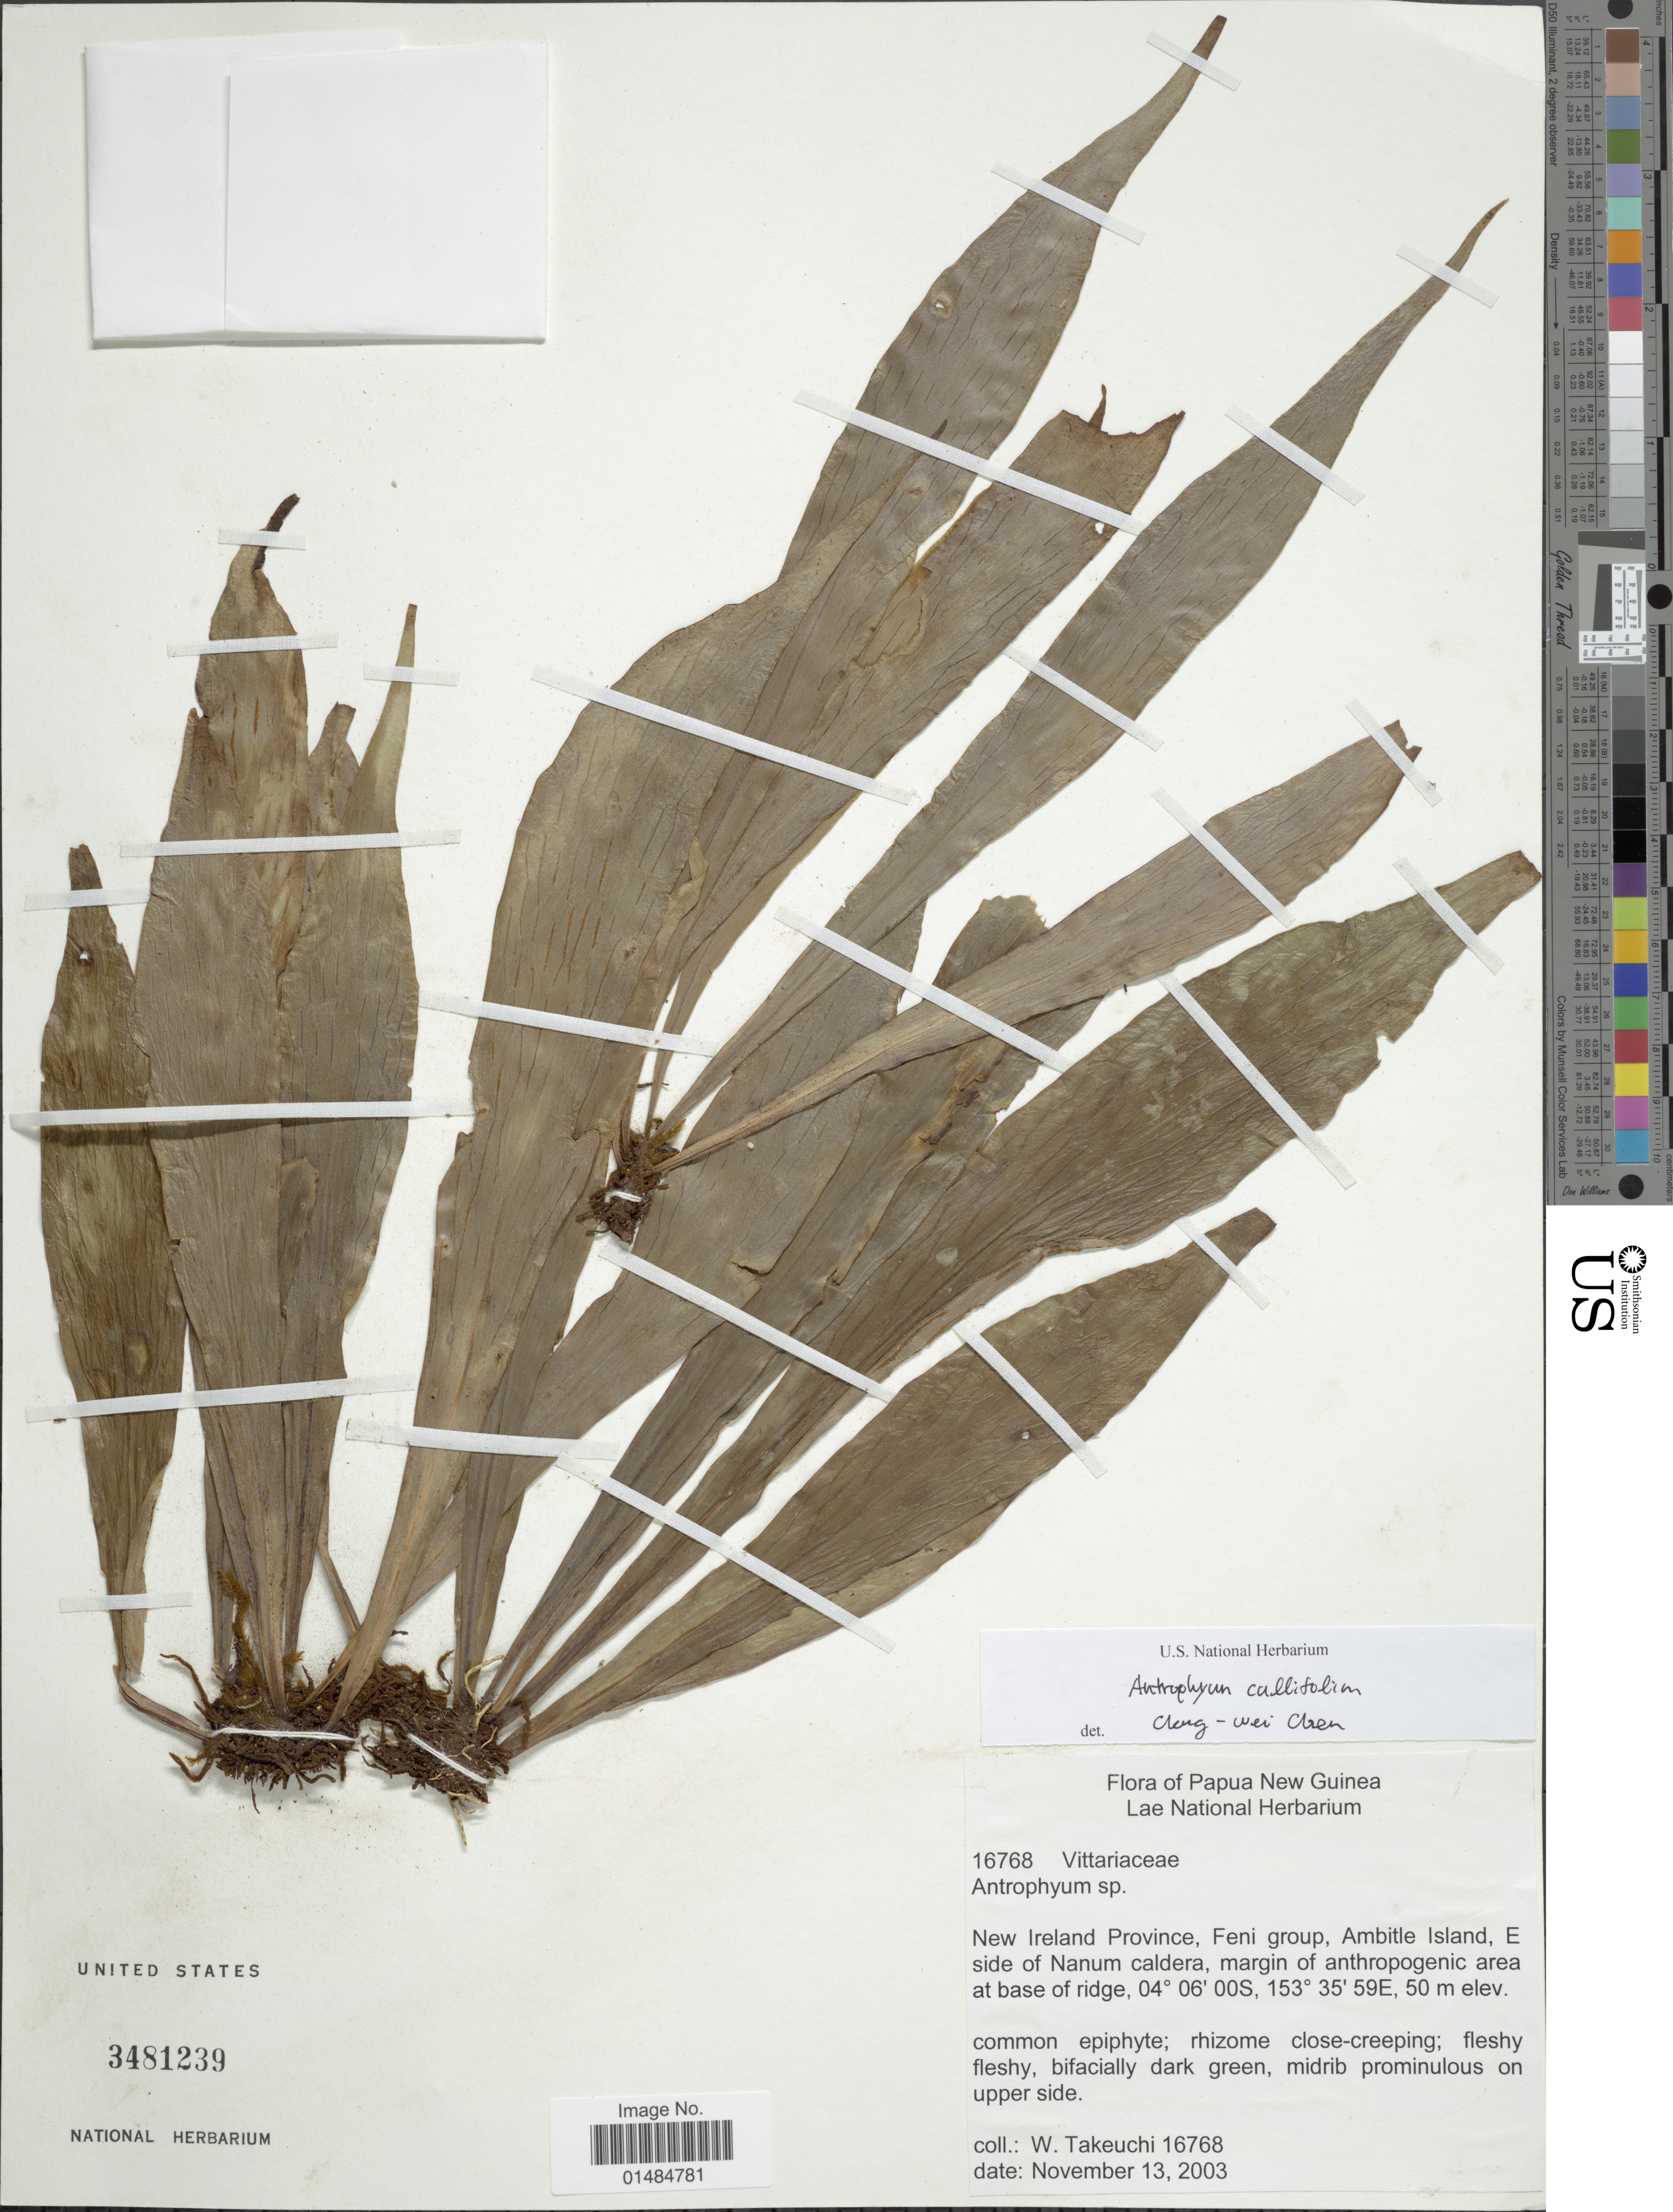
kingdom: Plantae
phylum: Tracheophyta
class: Polypodiopsida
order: Polypodiales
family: Pteridaceae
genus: Antrophyum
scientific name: Antrophyum callifolium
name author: Blume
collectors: W. Takeuchi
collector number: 16768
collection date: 2003-11-13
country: Papua New Guinea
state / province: New Ireland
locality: New Ireland Province, Feni group, Ambitle Island, E side of Nanum caldera, margin of anthropogenic area at base of ridge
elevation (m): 50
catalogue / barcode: US 3481239